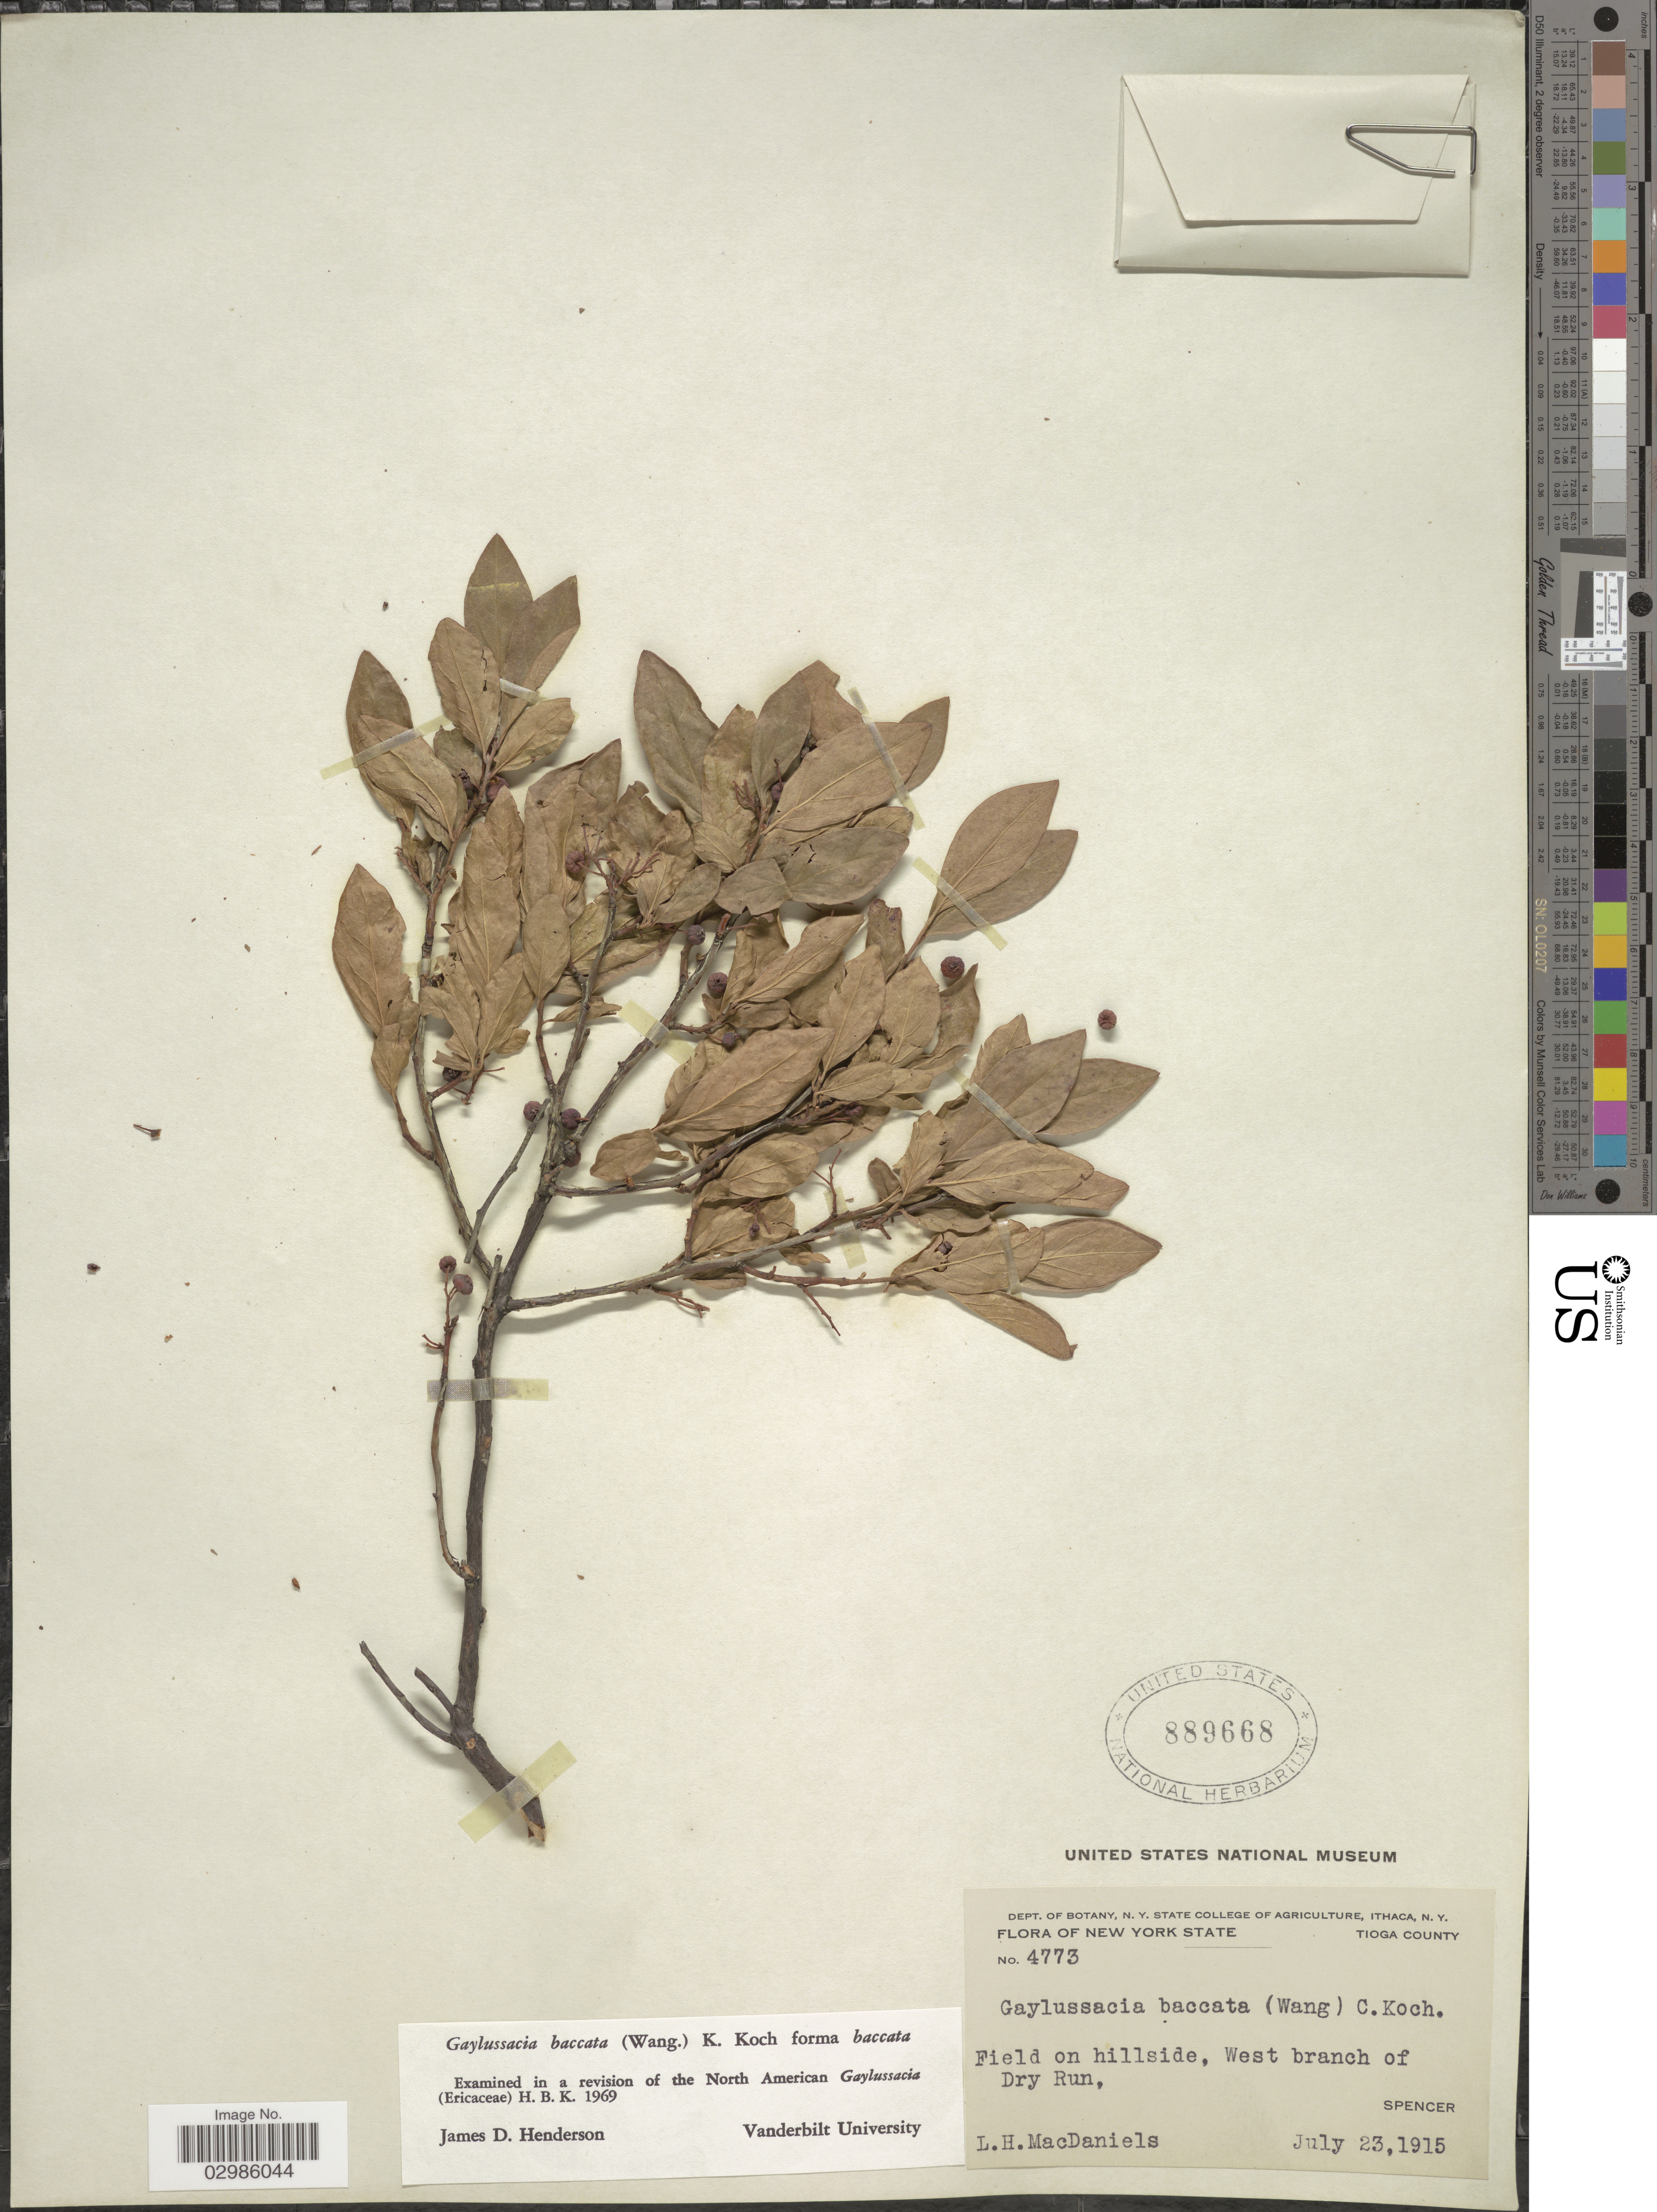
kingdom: Plantae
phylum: Tracheophyta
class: Magnoliopsida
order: Ericales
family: Ericaceae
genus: Gaylussacia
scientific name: Gaylussacia baccata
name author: (Wangenh.) K. Koch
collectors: L. H. MacDaniels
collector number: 4773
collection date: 1915-07-23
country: United States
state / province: New York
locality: Tioga County. Field on hillside, West branch of Dry Run, Spencer.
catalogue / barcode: US 889668